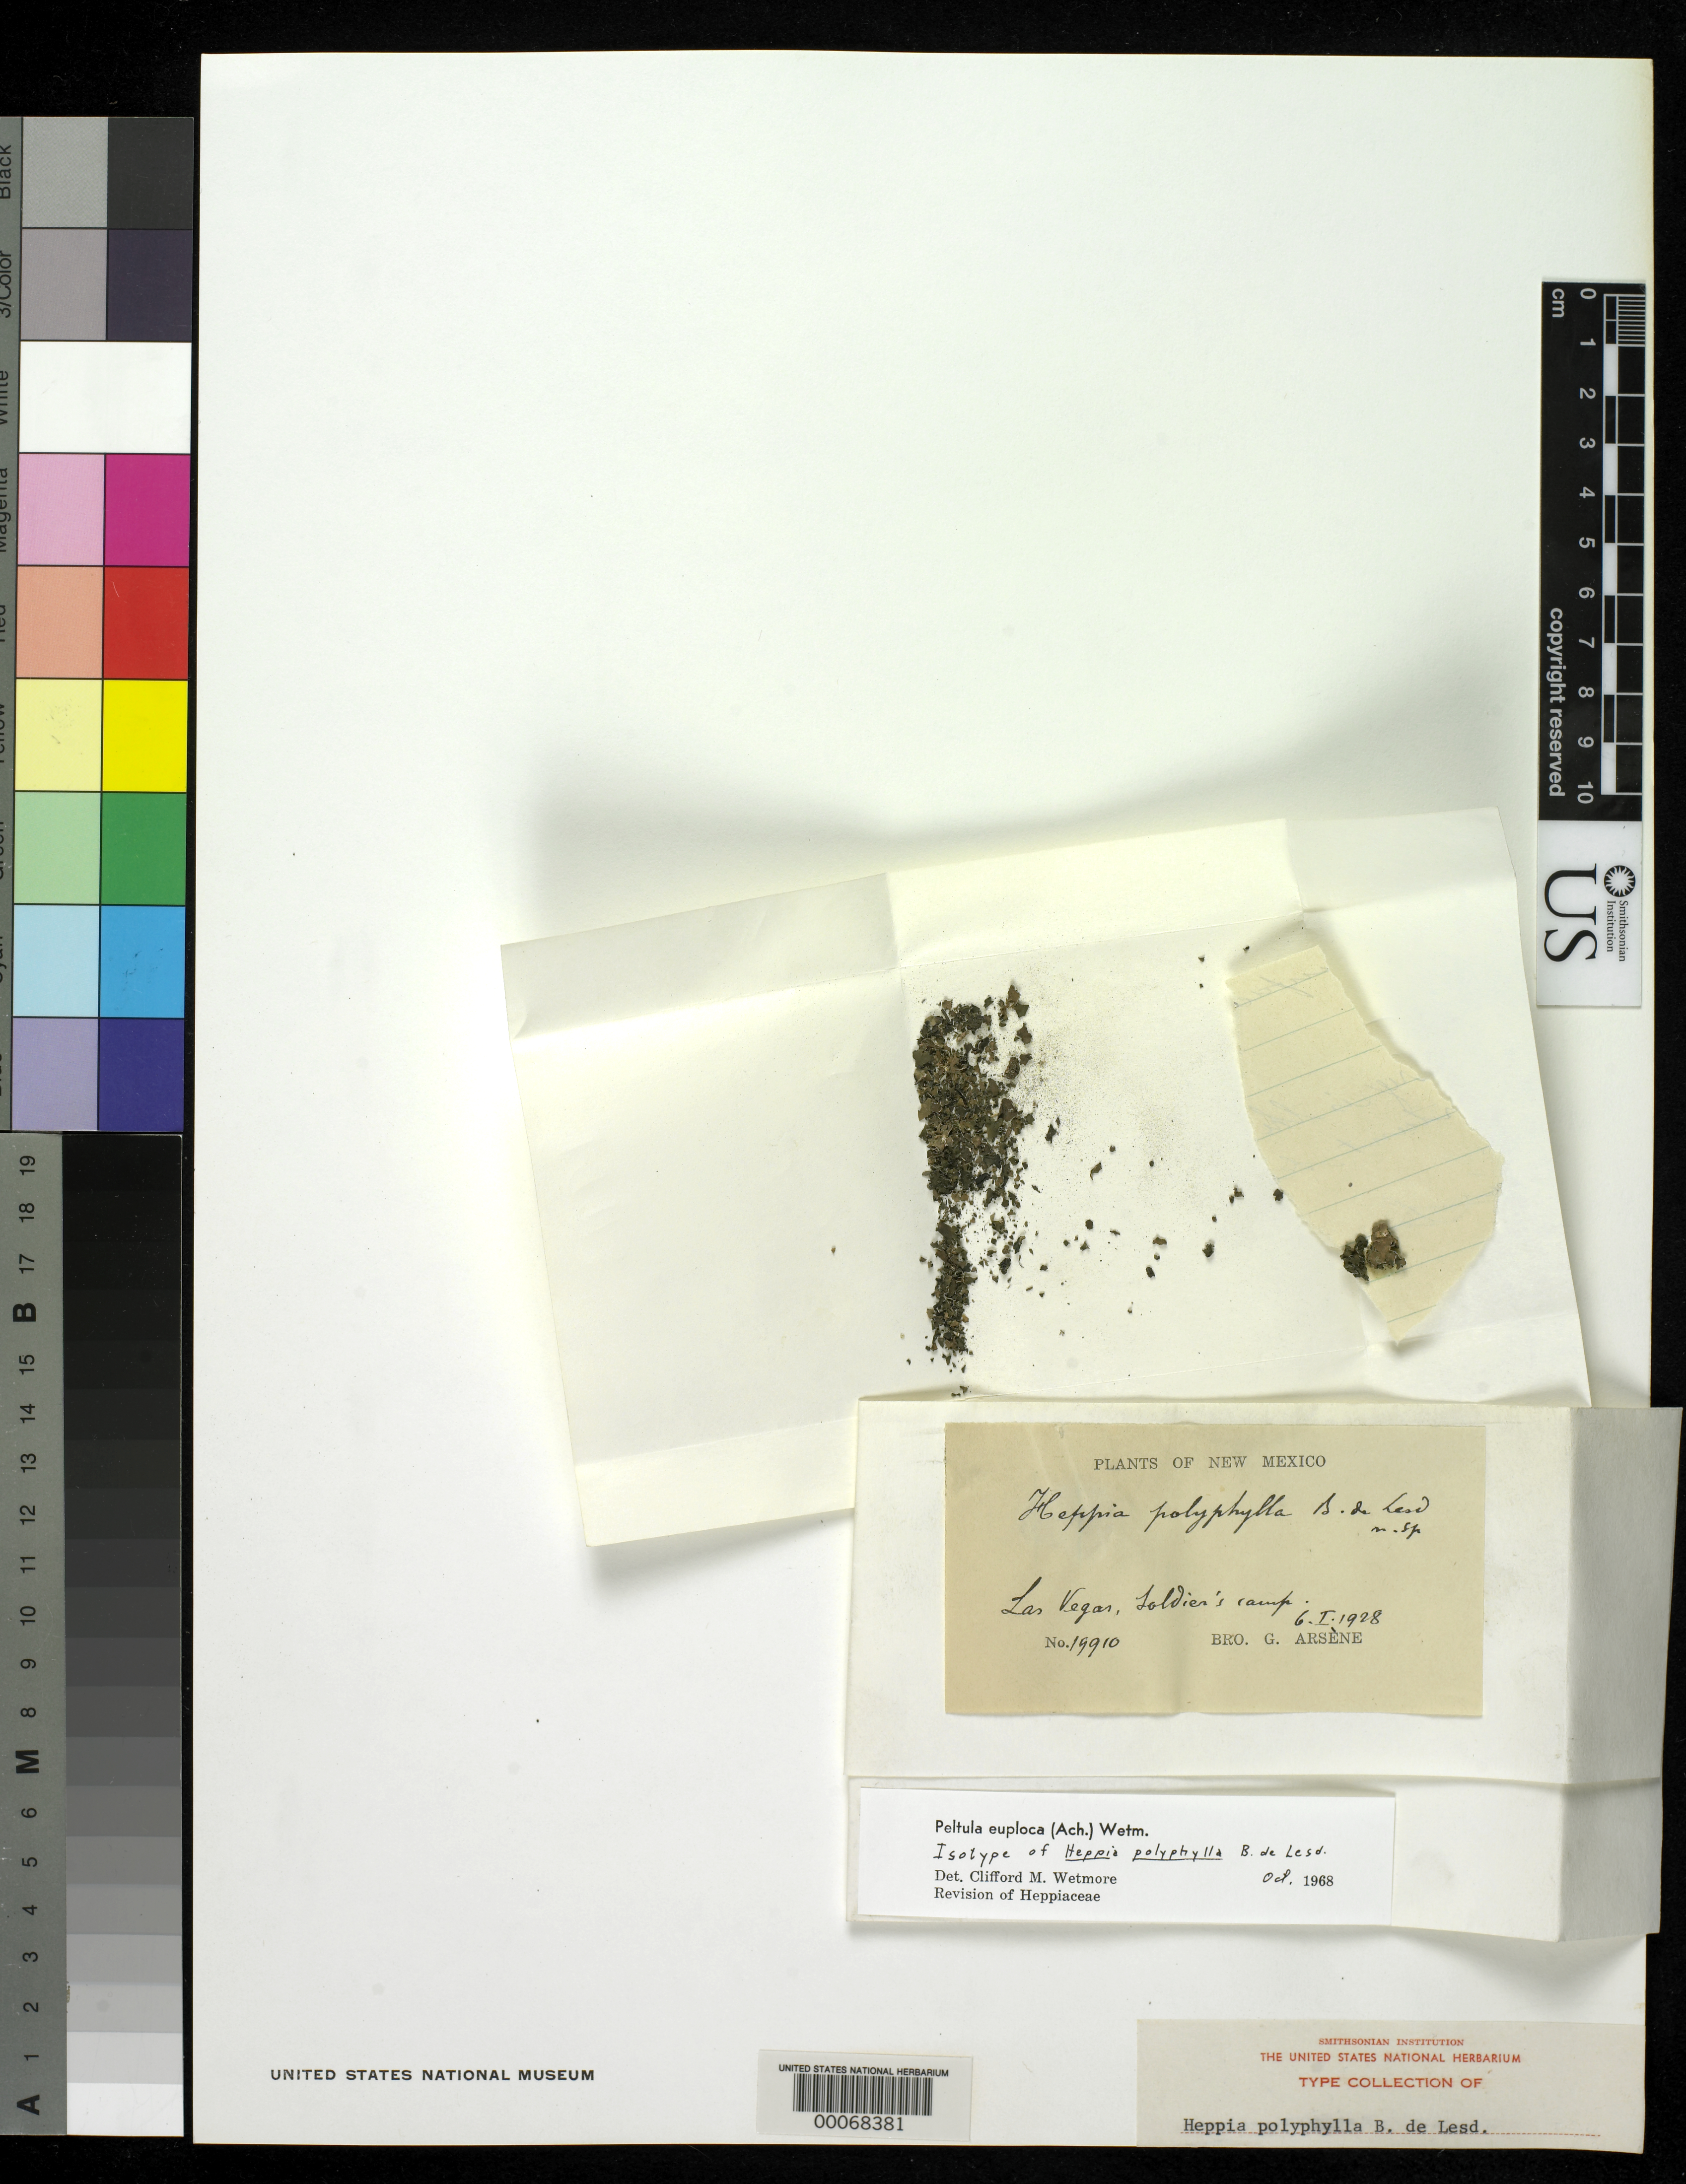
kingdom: Fungi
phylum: Ascomycota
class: Lichinomycetes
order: Lichinales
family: Lichinaceae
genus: Heppia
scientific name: Heppia polyphylla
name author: B. de Lesd.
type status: Isotype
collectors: Bro. G. Arsène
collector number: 19910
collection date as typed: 06 Jan 1928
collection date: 1928-01-06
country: United States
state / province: New Mexico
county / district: San Miguel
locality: Soldier's Camp, Las Vegas.